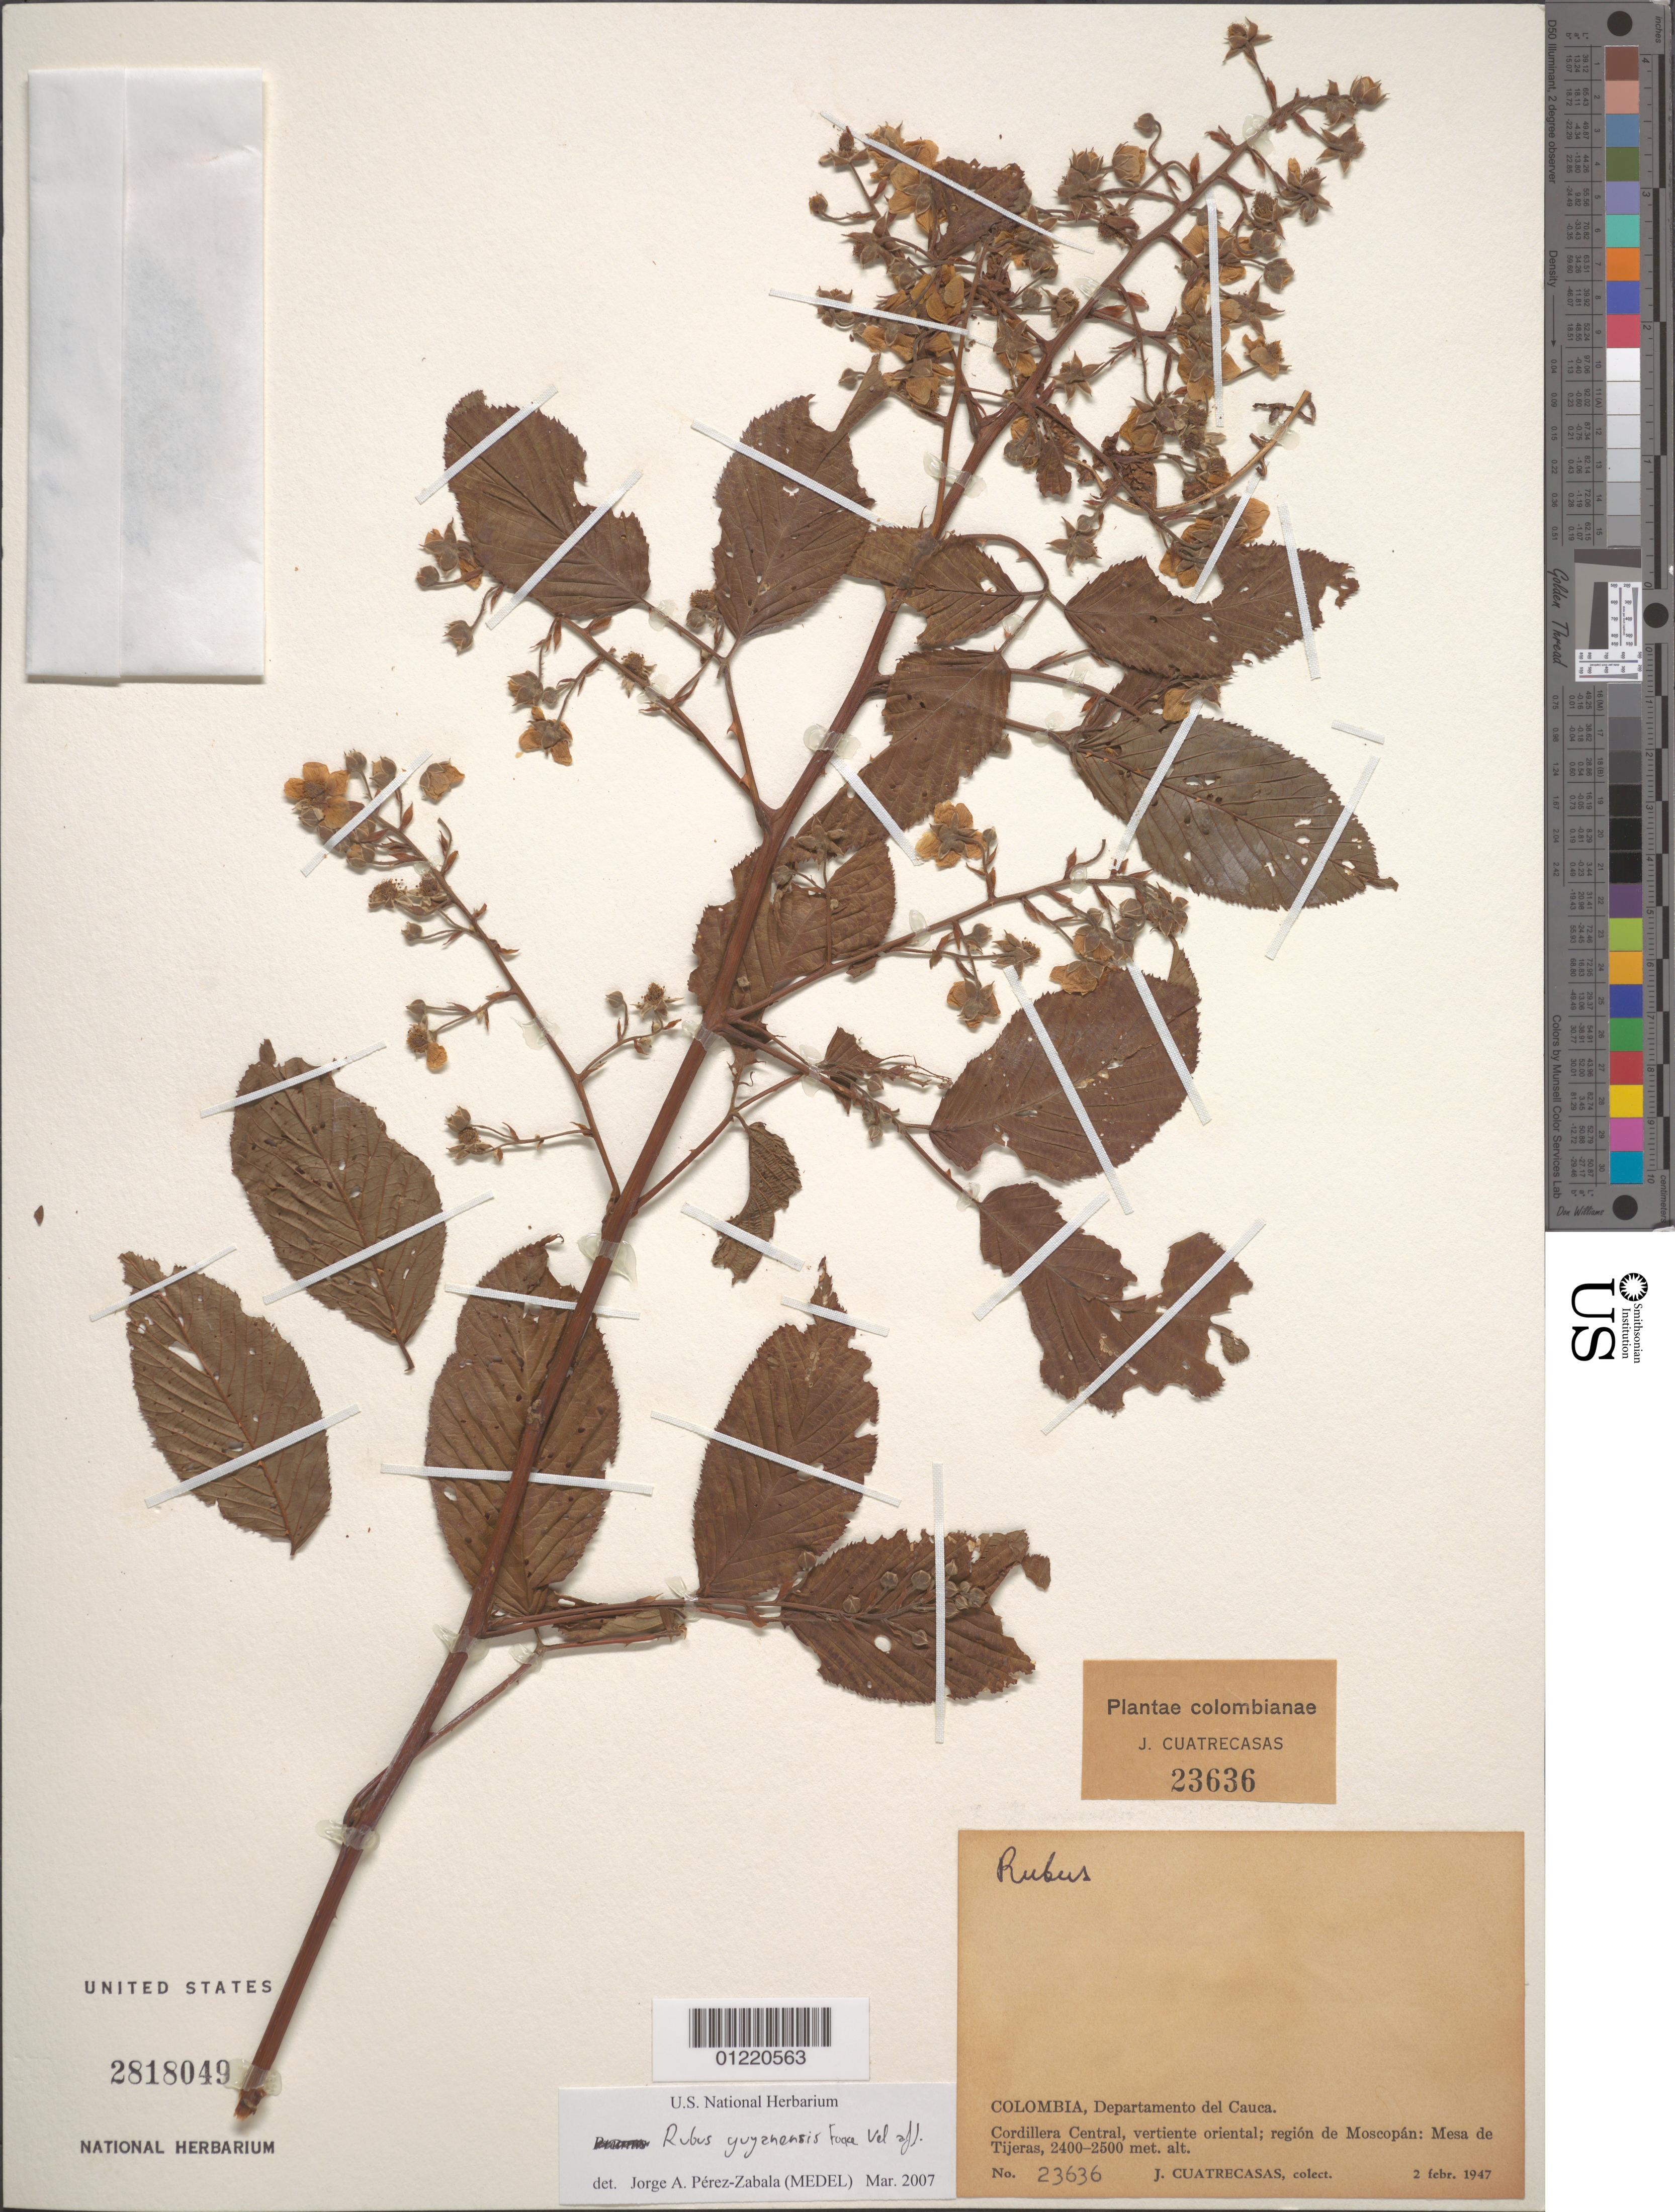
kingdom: Plantae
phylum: Tracheophyta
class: Magnoliopsida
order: Rosales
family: Rosaceae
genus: Rubus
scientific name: Rubus guyanensis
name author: Focke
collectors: J. Cuatrecasas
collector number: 23636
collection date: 1947-02-02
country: Colombia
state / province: Cauca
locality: Cordillera Central, vertiente oriental; región de Moscopán: Mesa de Tijeras.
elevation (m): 2400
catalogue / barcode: US 2818049